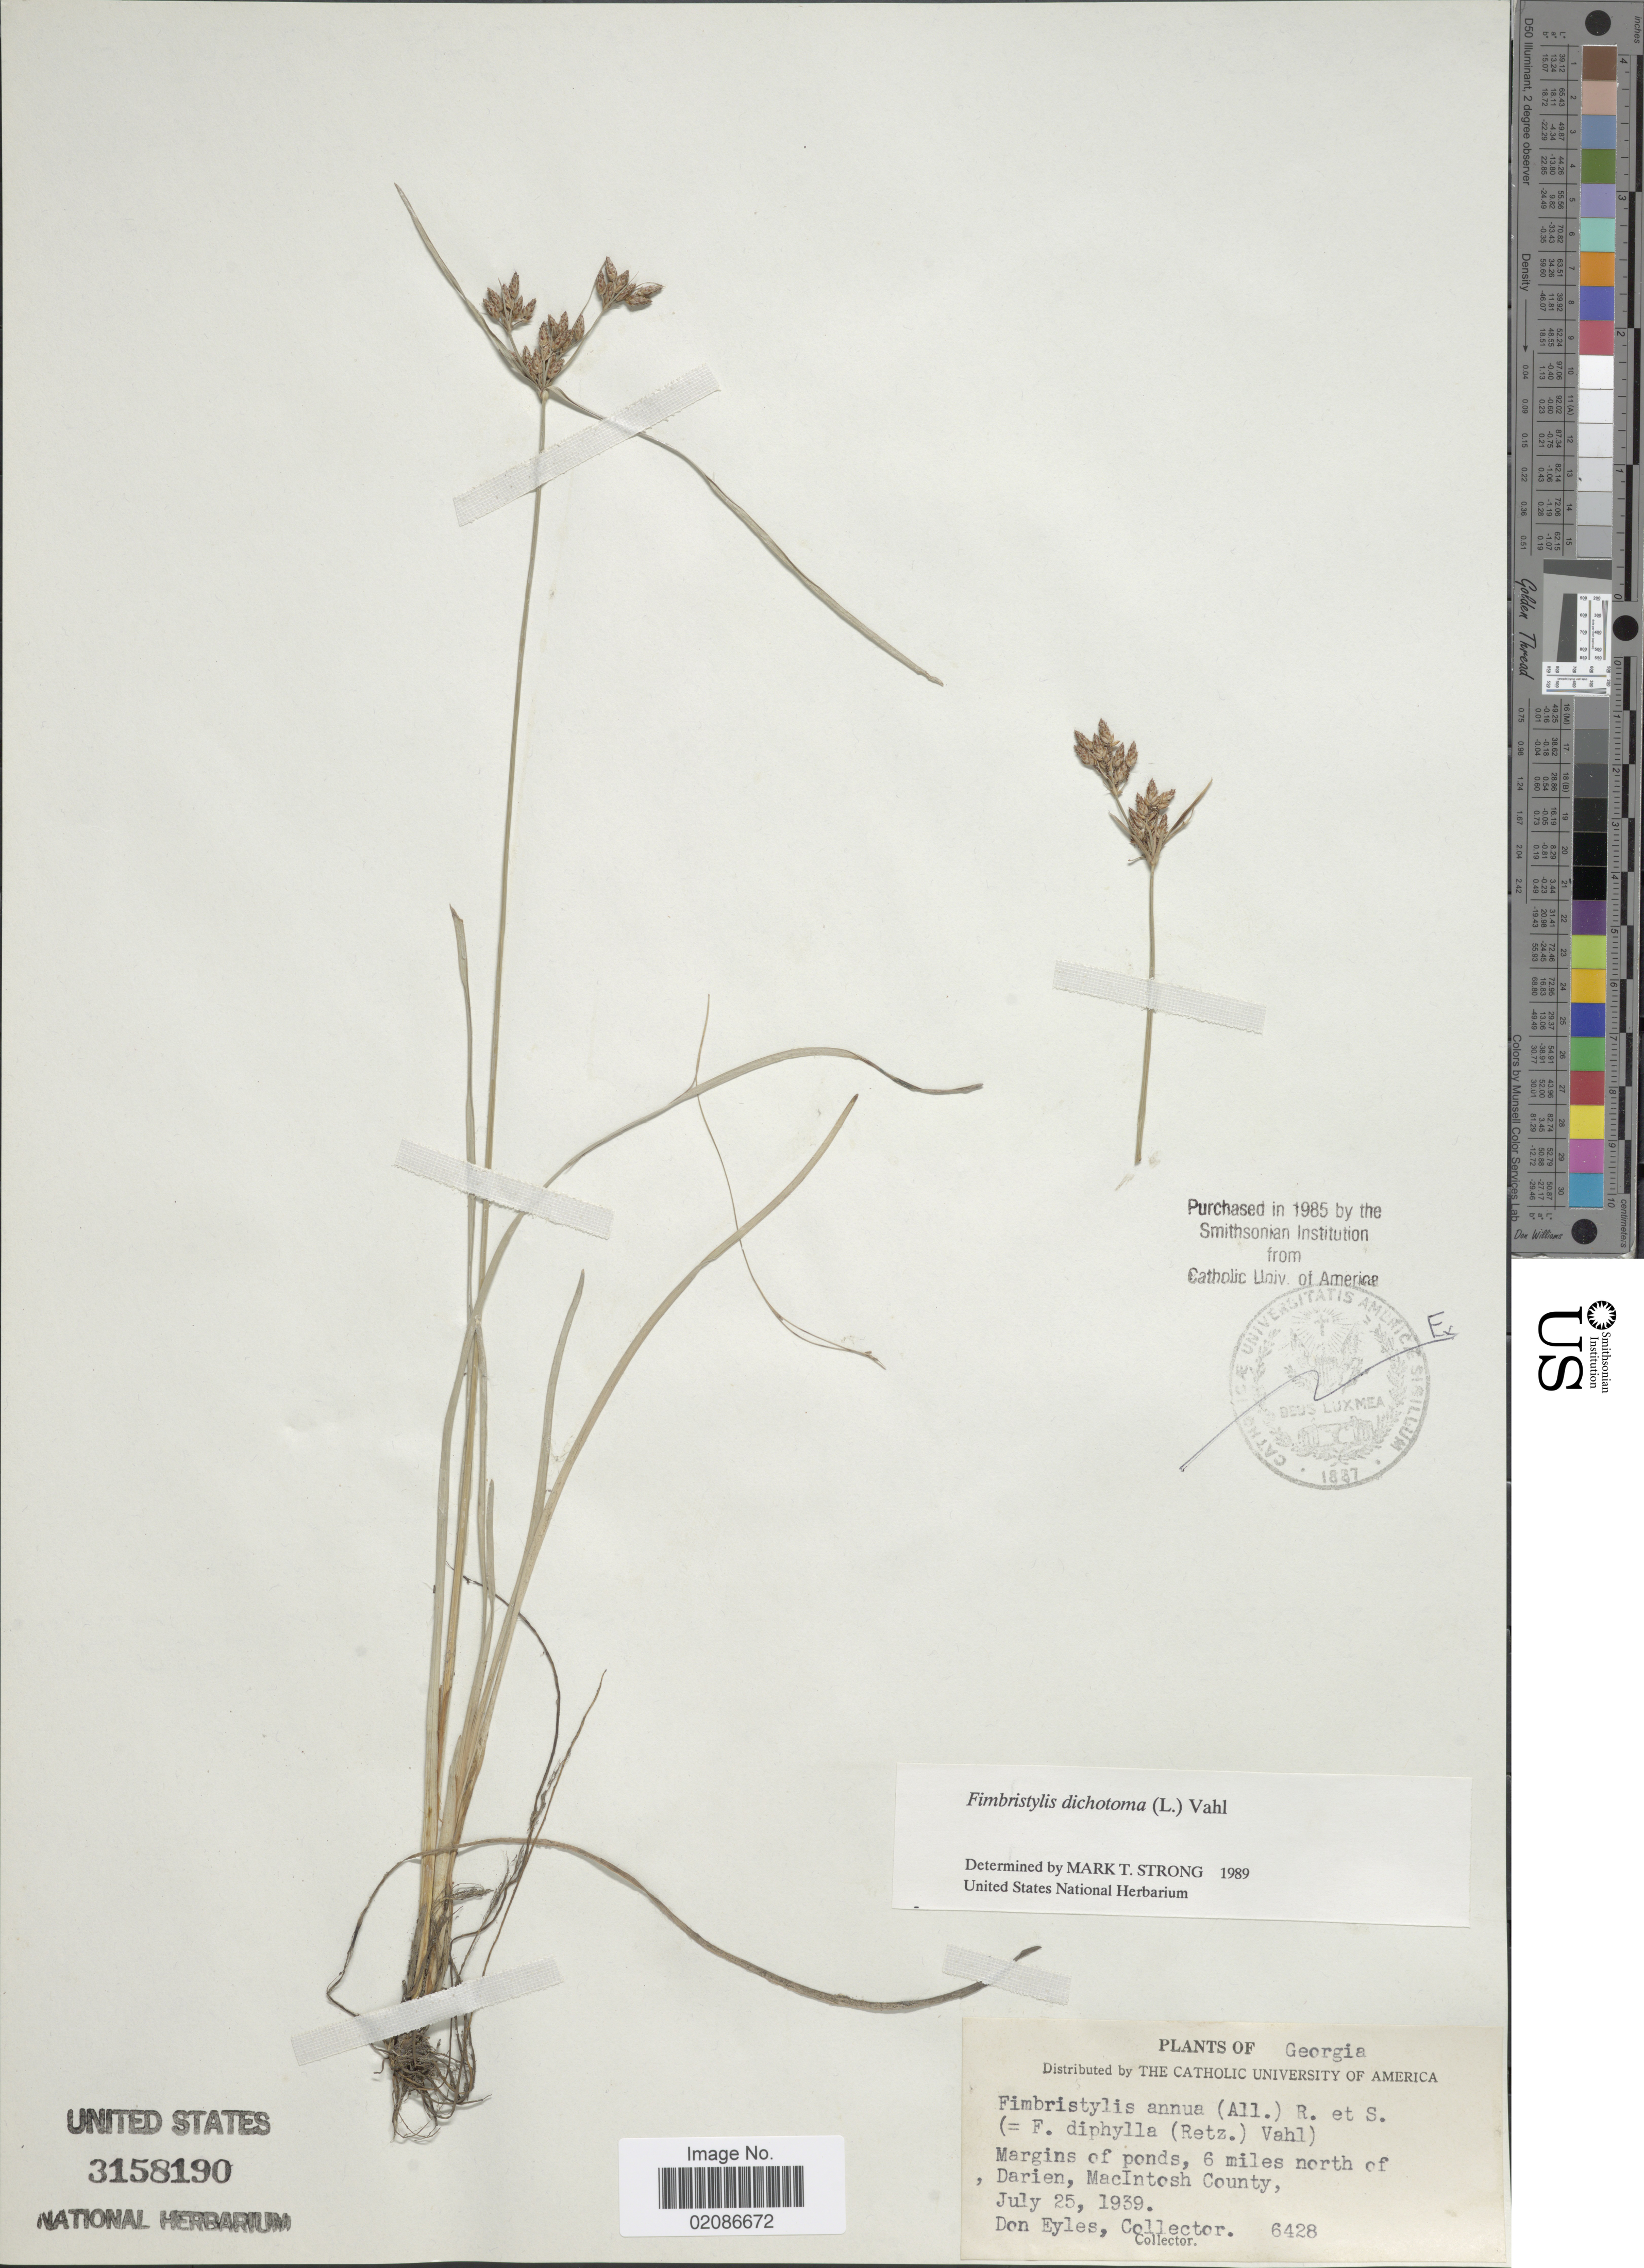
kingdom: Plantae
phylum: Tracheophyta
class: Liliopsida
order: Poales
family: Cyperaceae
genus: Fimbristylis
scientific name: Fimbristylis dichotoma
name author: (L.) Vahl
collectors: D. Eyles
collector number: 6428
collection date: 1939-07-25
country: United States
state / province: Georgia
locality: Margins of ponds, 6 miles north of Darien, MacIntosh County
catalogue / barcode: US 3158190